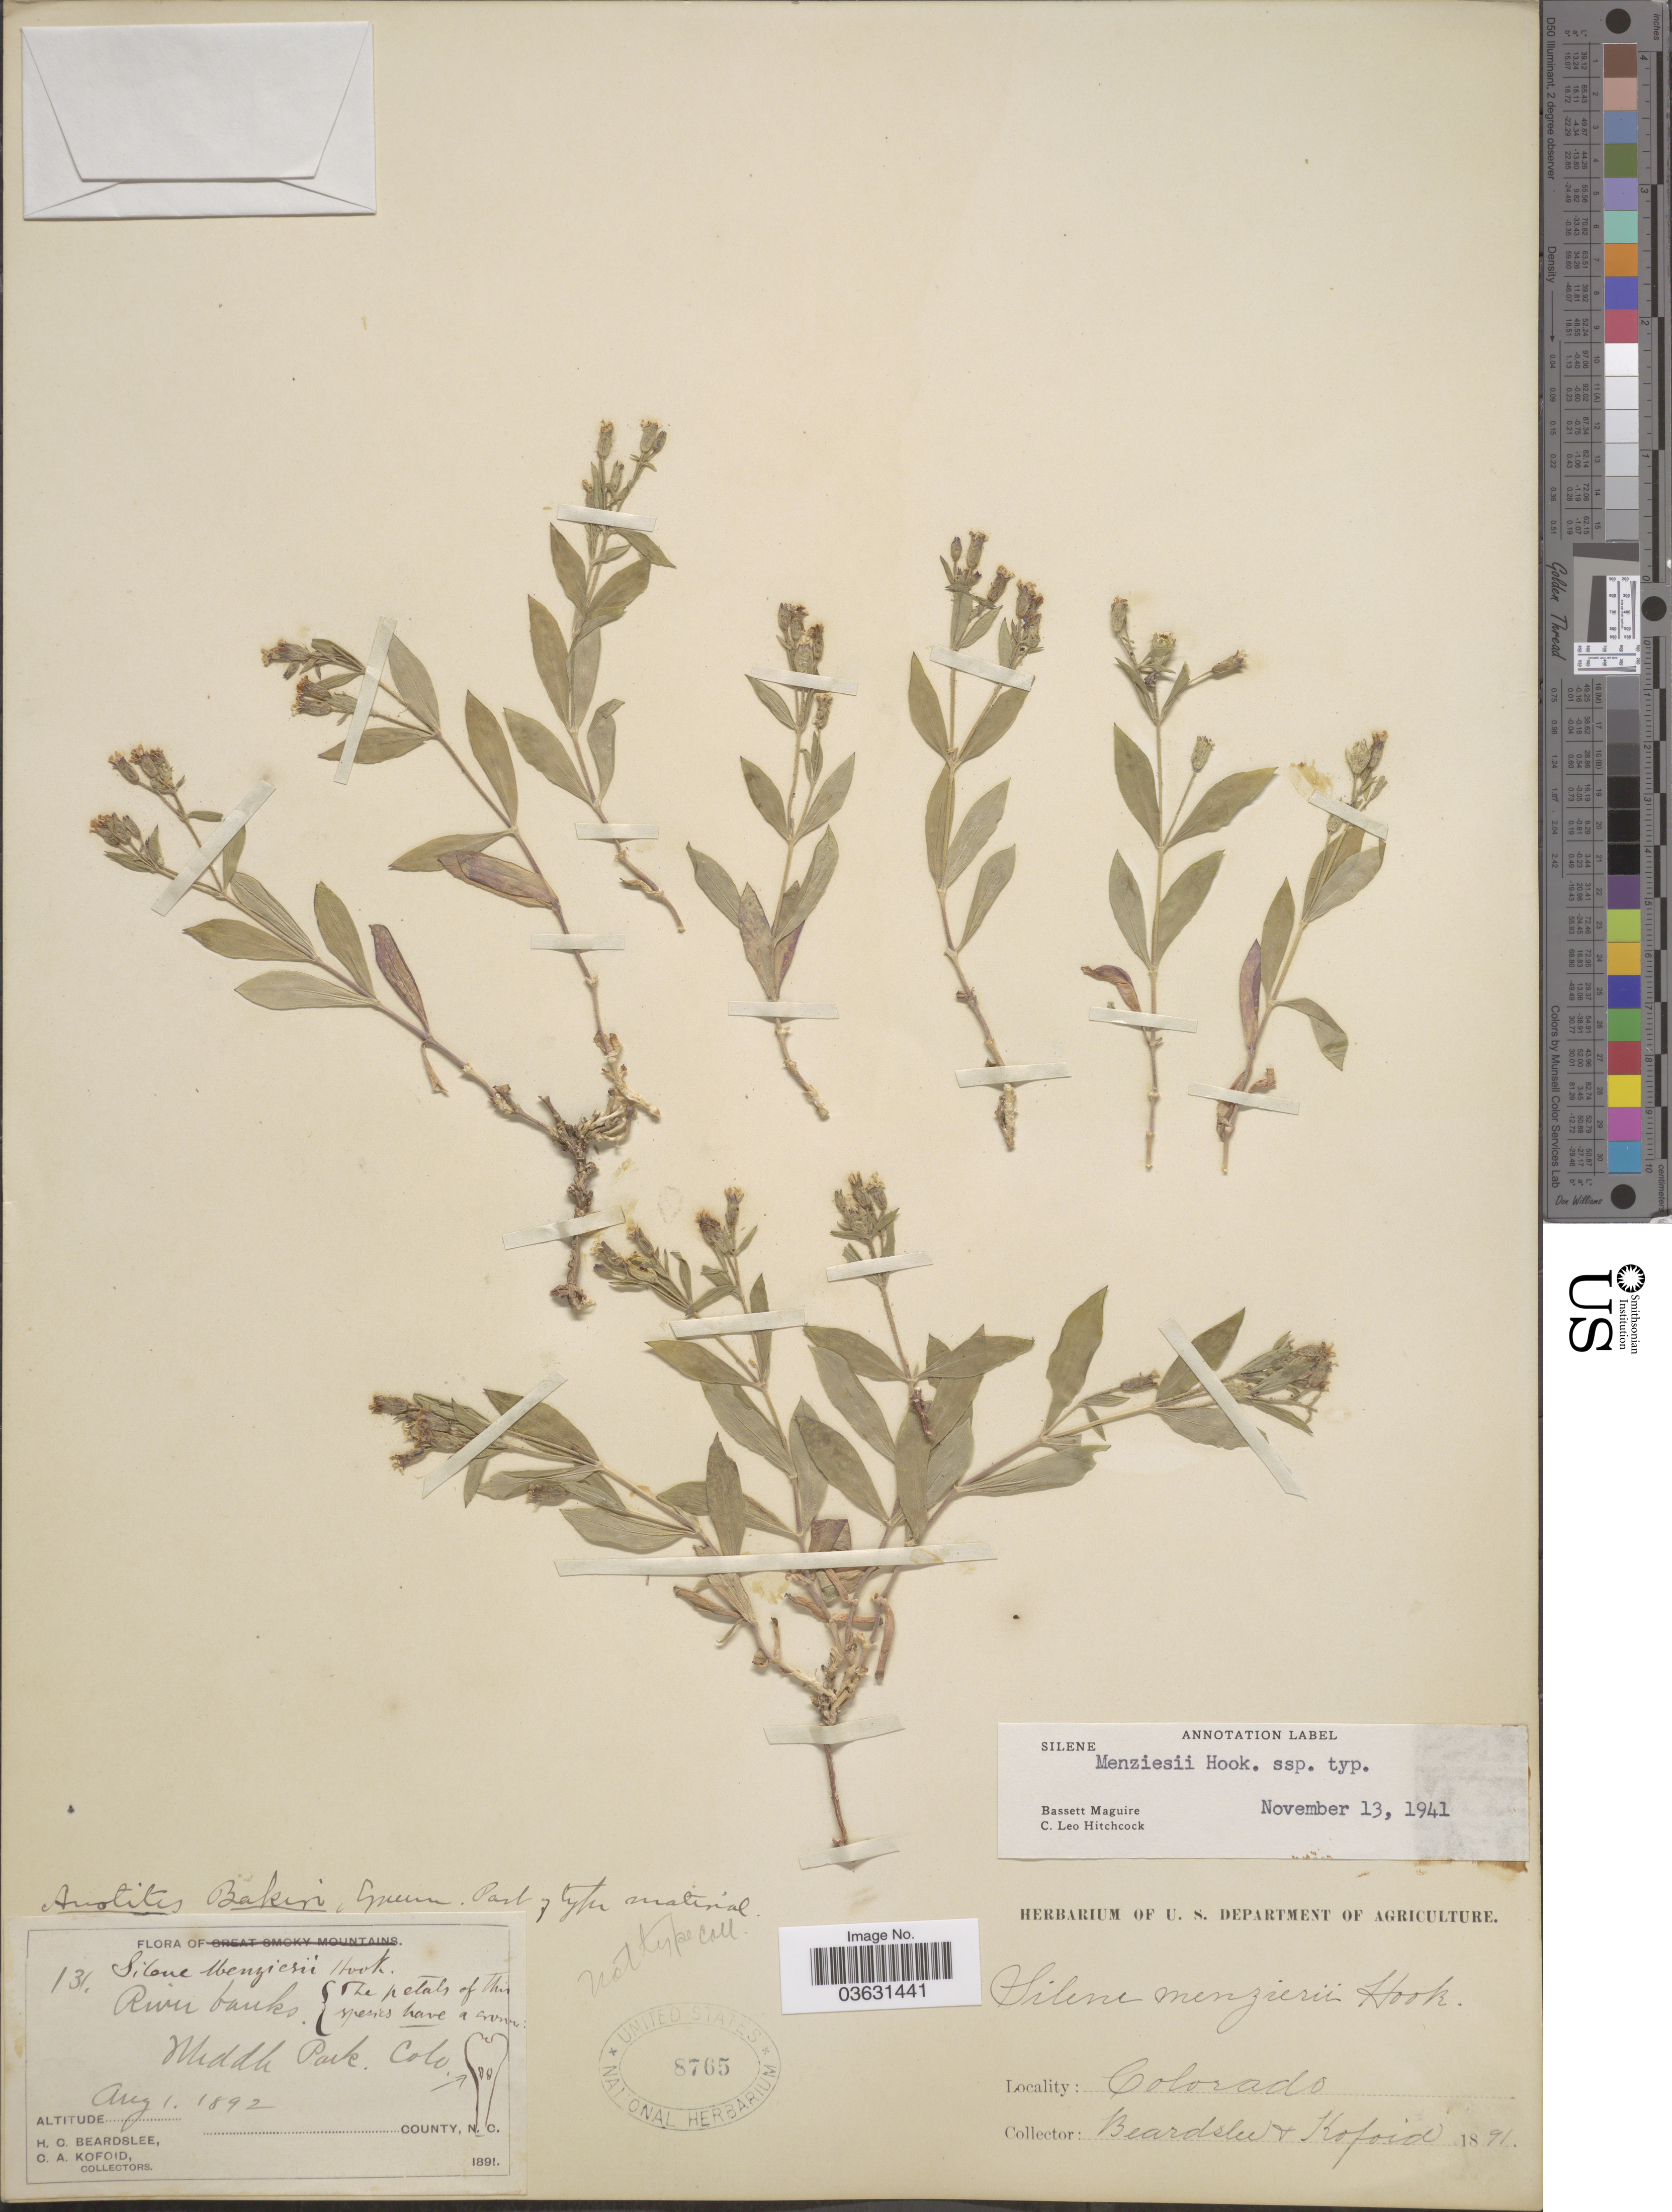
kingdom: Plantae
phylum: Tracheophyta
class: Magnoliopsida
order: Caryophyllales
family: Caryophyllaceae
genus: Silene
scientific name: Silene menziesii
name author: Hook.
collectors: H. Beardslee & C. Kofoid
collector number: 131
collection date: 1892-08-01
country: United States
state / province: Colorado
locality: River banks. Middle Park.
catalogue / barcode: US 8765